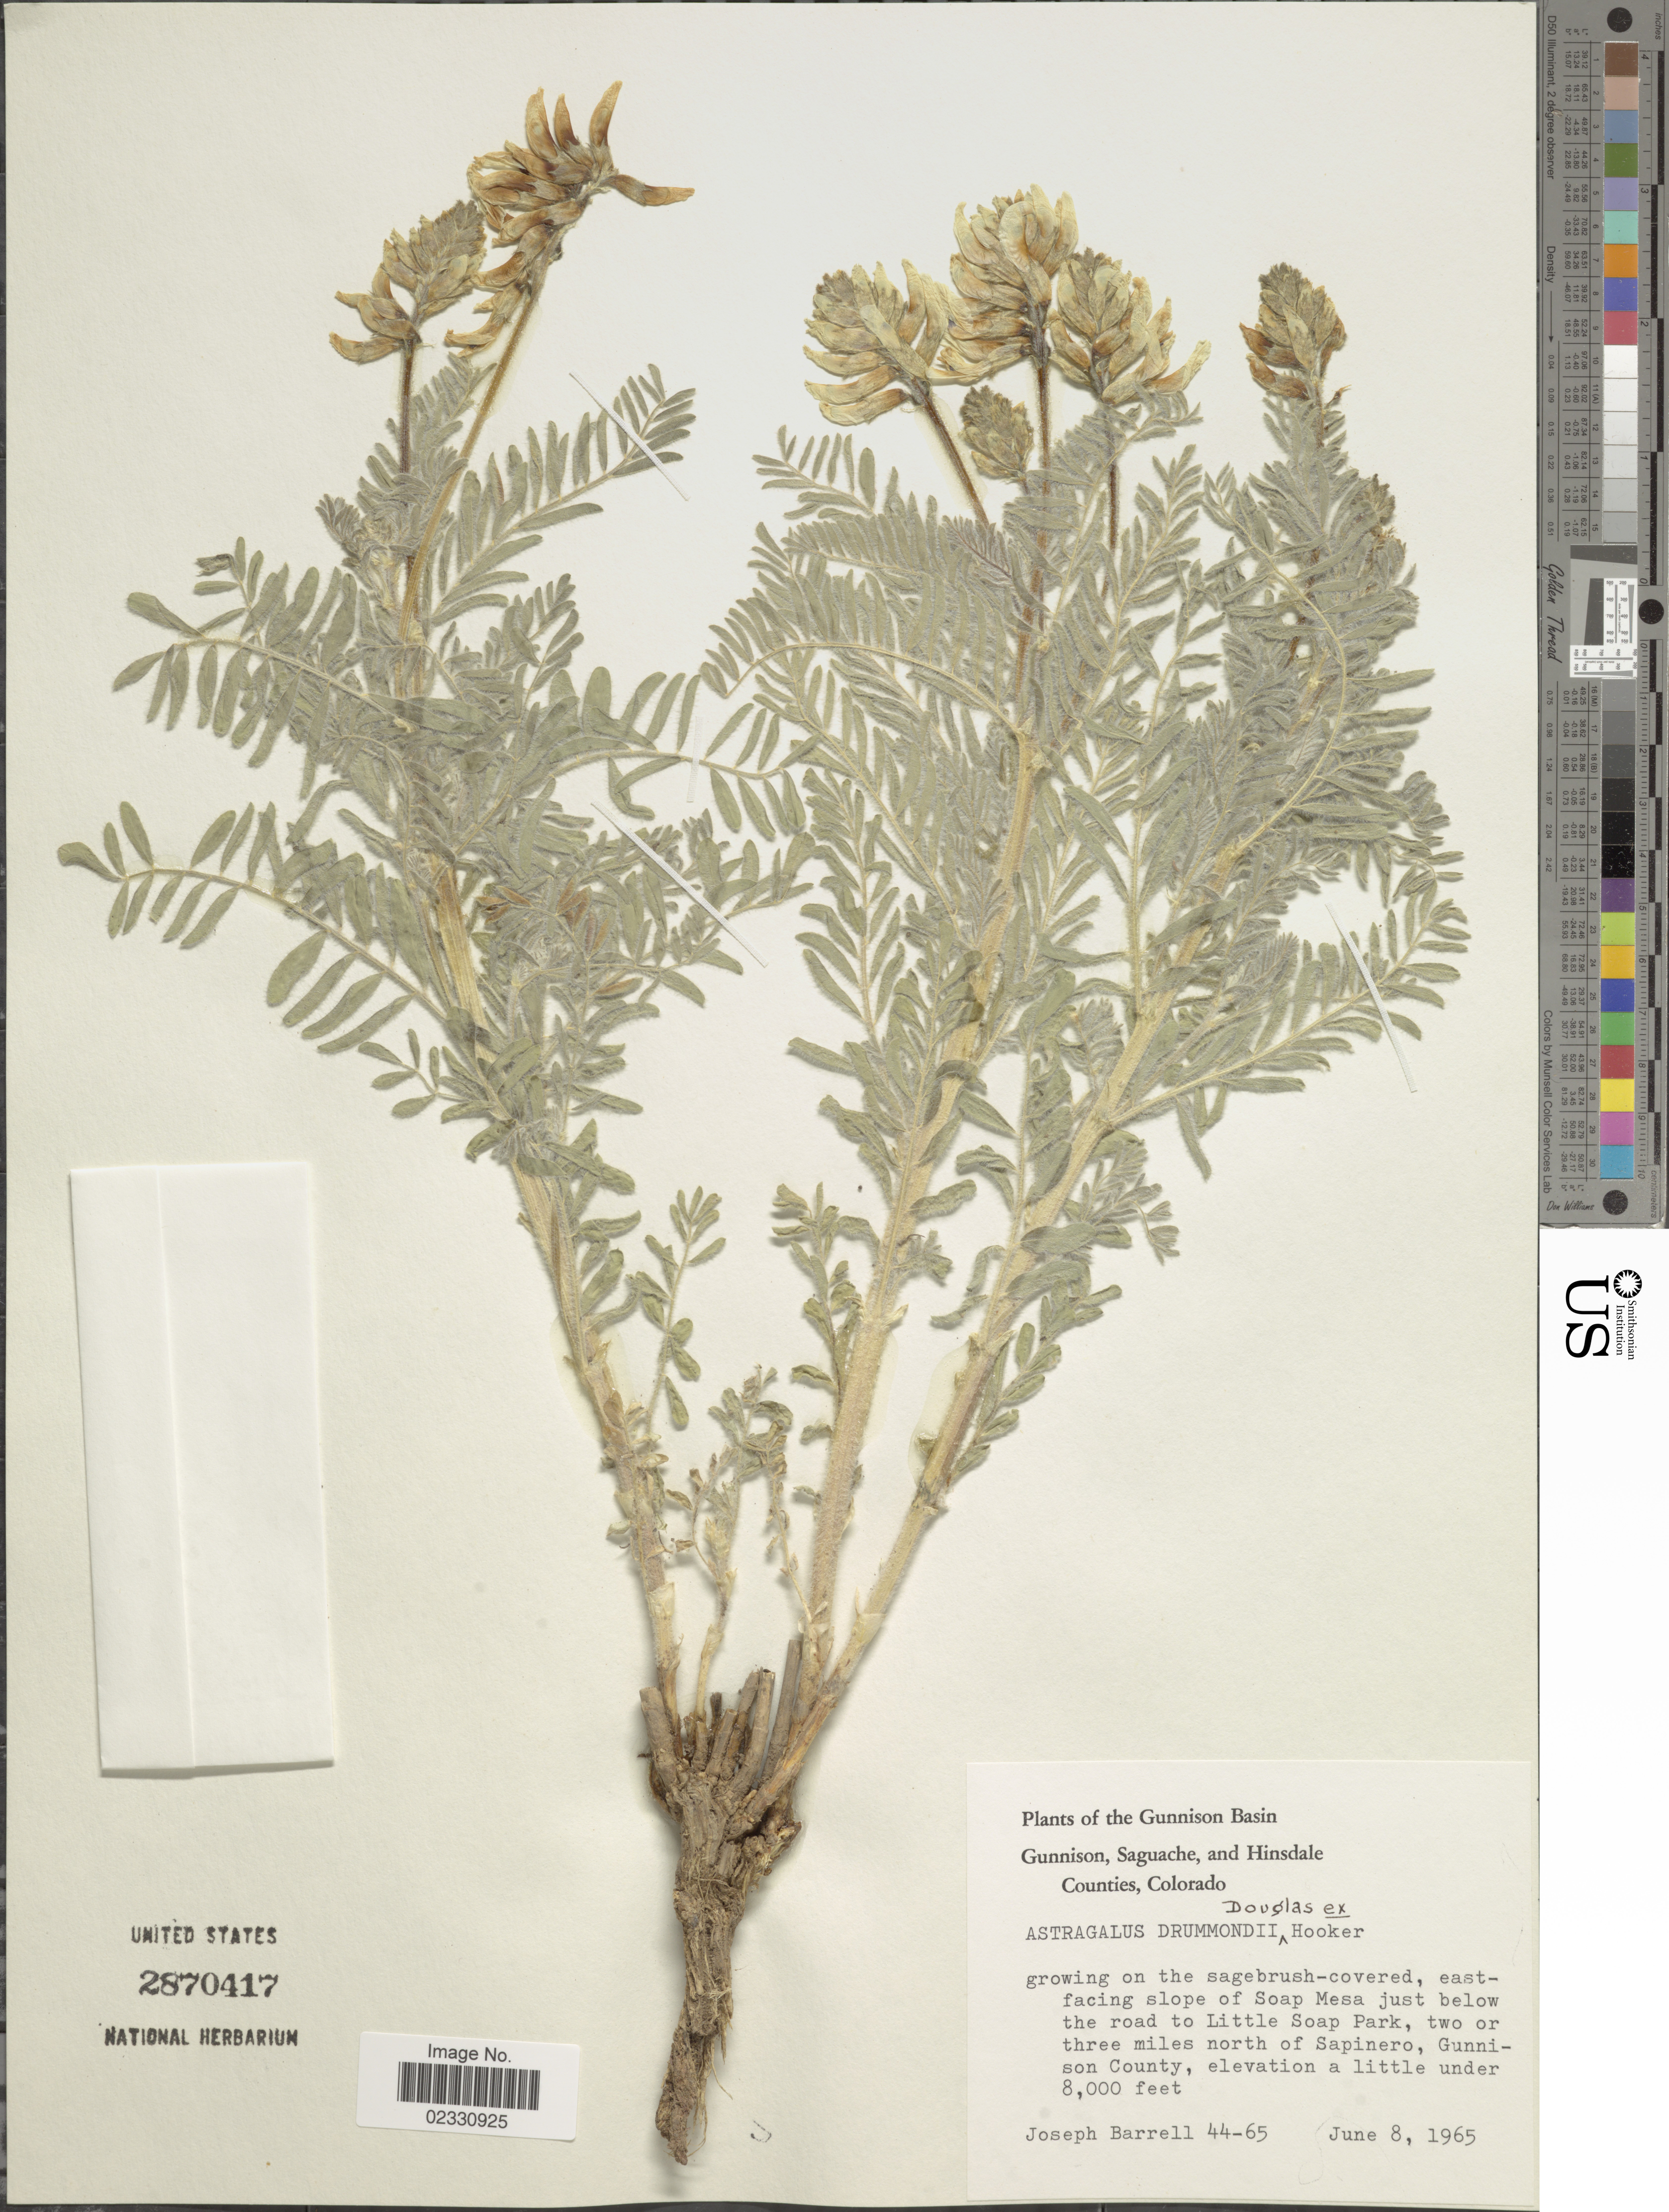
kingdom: Plantae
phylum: Tracheophyta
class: Magnoliopsida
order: Fabales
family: Fabaceae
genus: Astragalus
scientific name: Astragalus drummondii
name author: Hook.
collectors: J. Barrell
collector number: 44-65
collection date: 1965-06-08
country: United States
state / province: Colorado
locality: The Gunnison Basin Gunnison, Saguache, and Hinsdale Counties, eastfacing slope of Sopa Mesa just below the road to Little Soap Park, two or three miles north of Sapinero, Gunnison County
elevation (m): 2438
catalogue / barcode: US 2870417